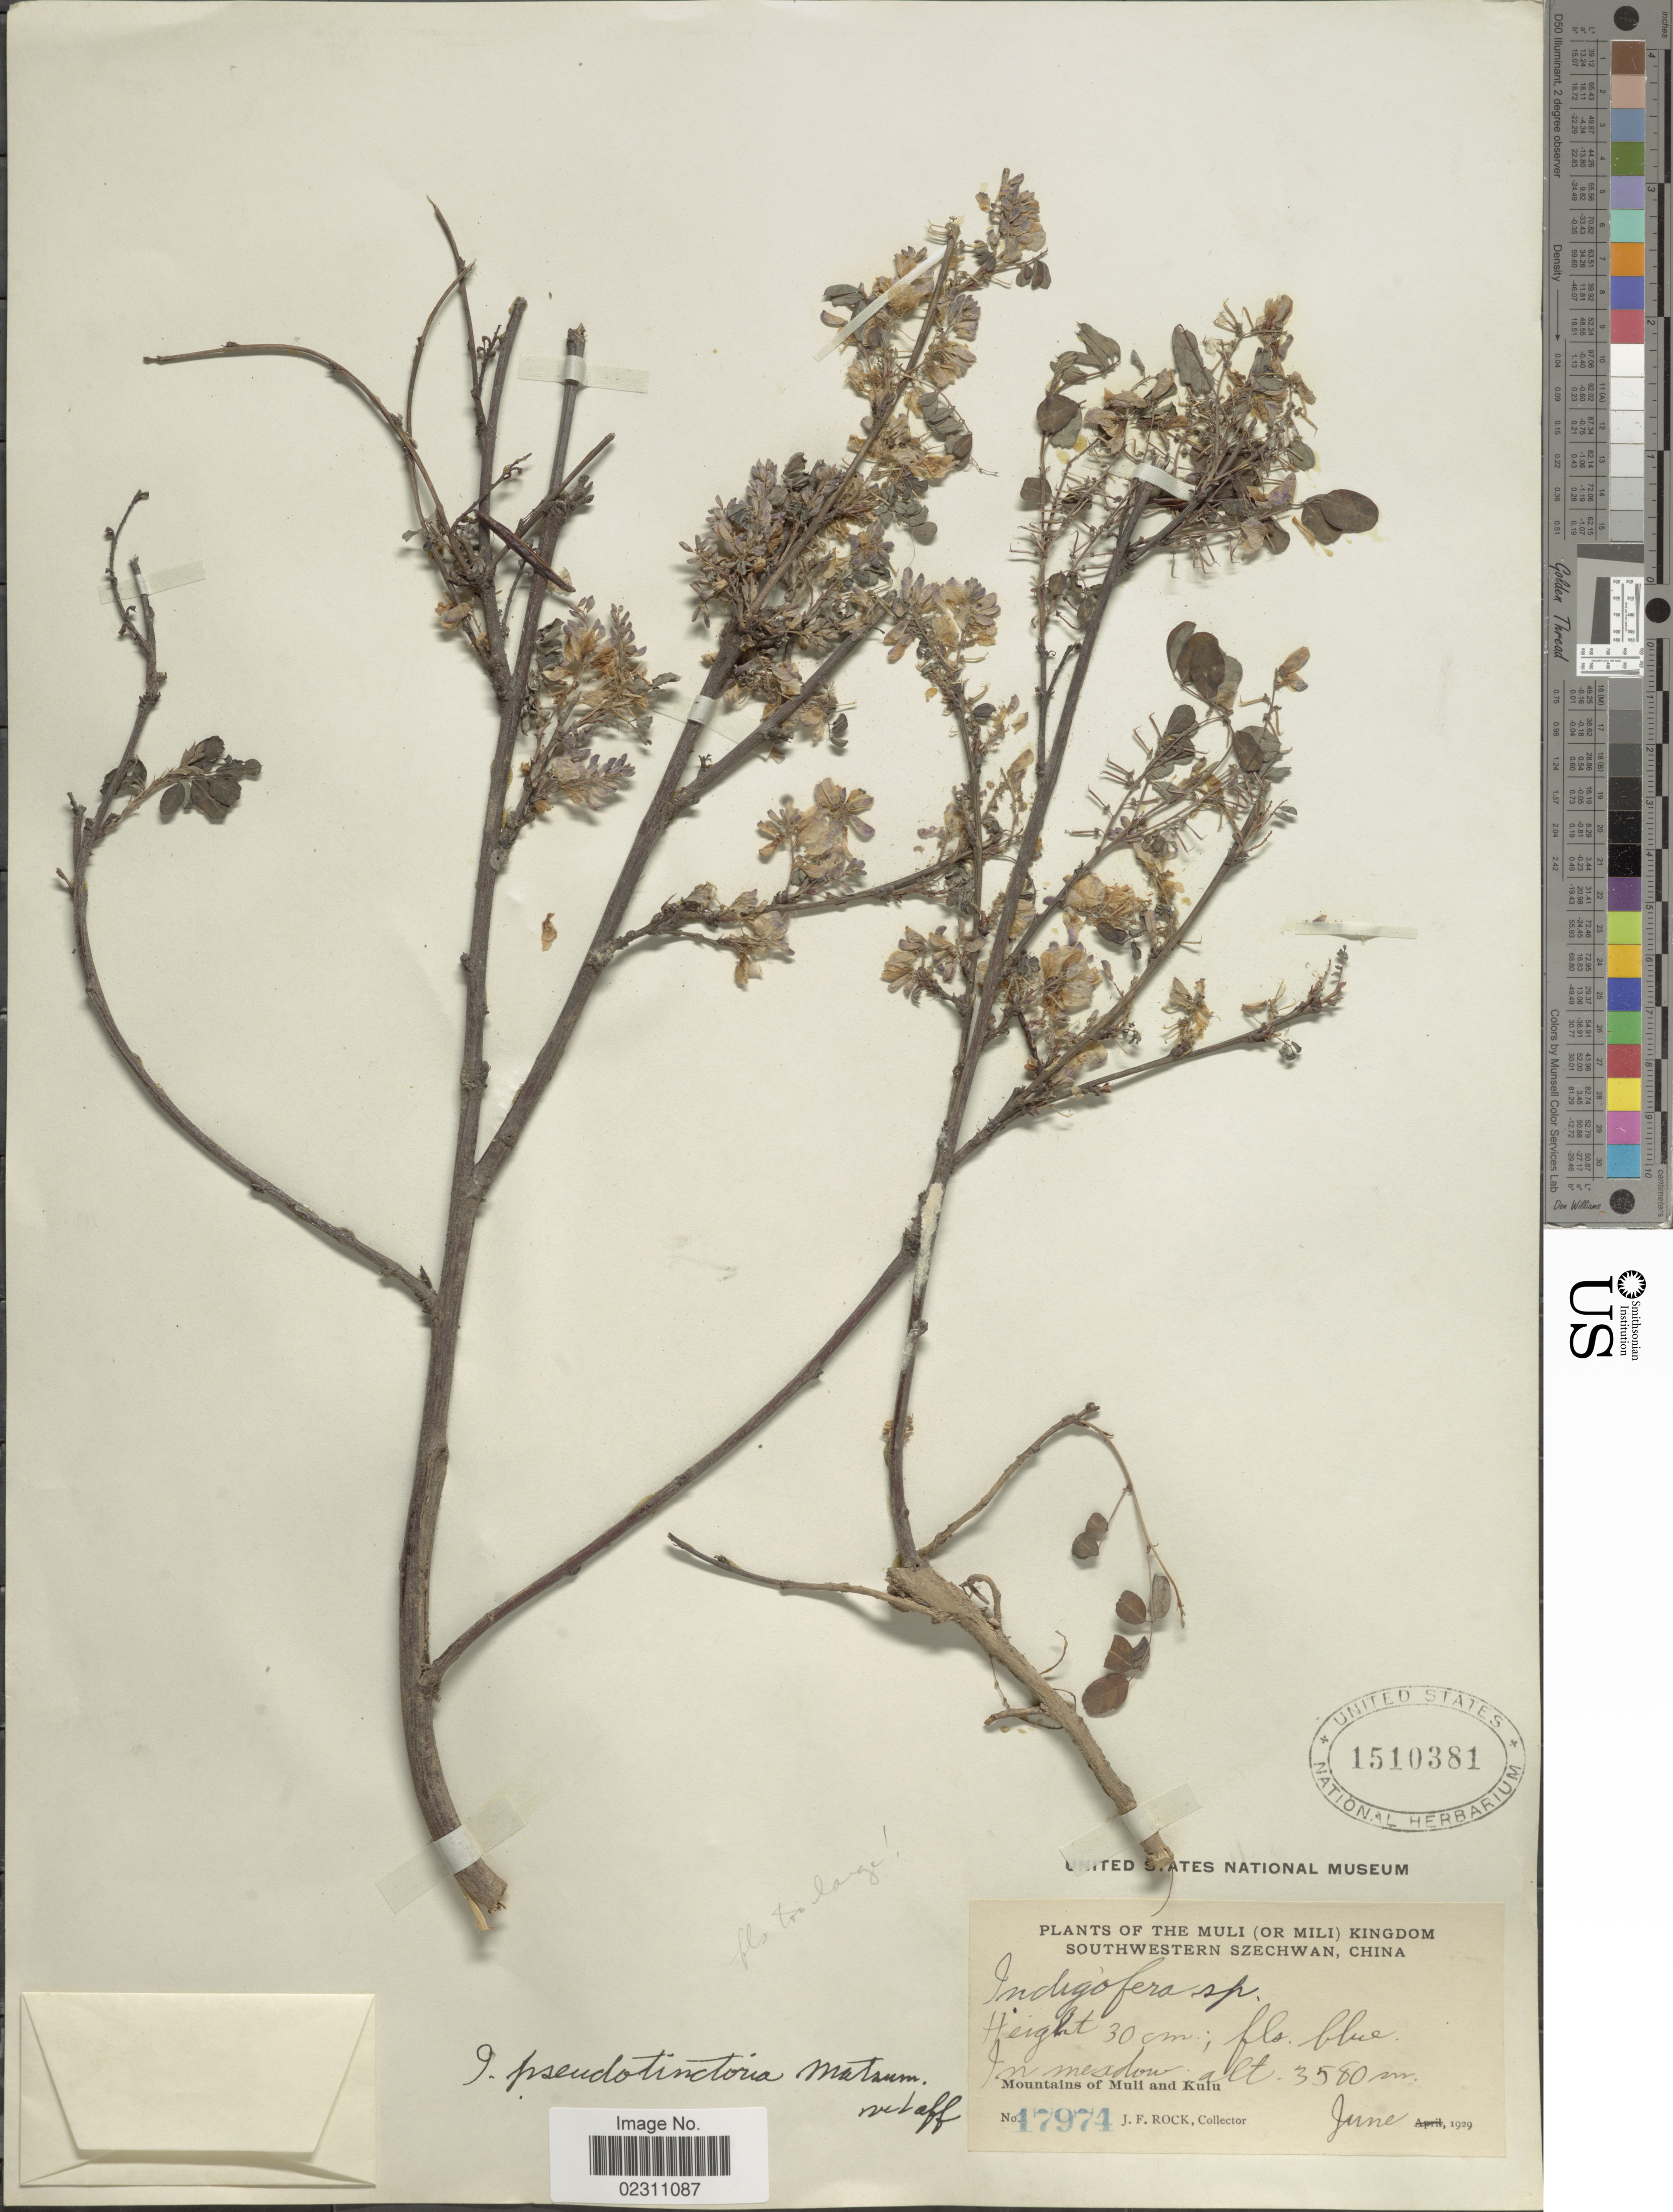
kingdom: Plantae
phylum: Tracheophyta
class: Magnoliopsida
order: Fabales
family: Fabaceae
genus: Indigofera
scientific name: Indigofera pseudotinctoria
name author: Matsum.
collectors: J. Rock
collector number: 17974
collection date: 1929-06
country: China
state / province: Sichuan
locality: The Muli (or Mili) Kingdom, Southwestern Szechwan, Mountains of Muli and Kulu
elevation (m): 3580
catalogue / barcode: US 1510381